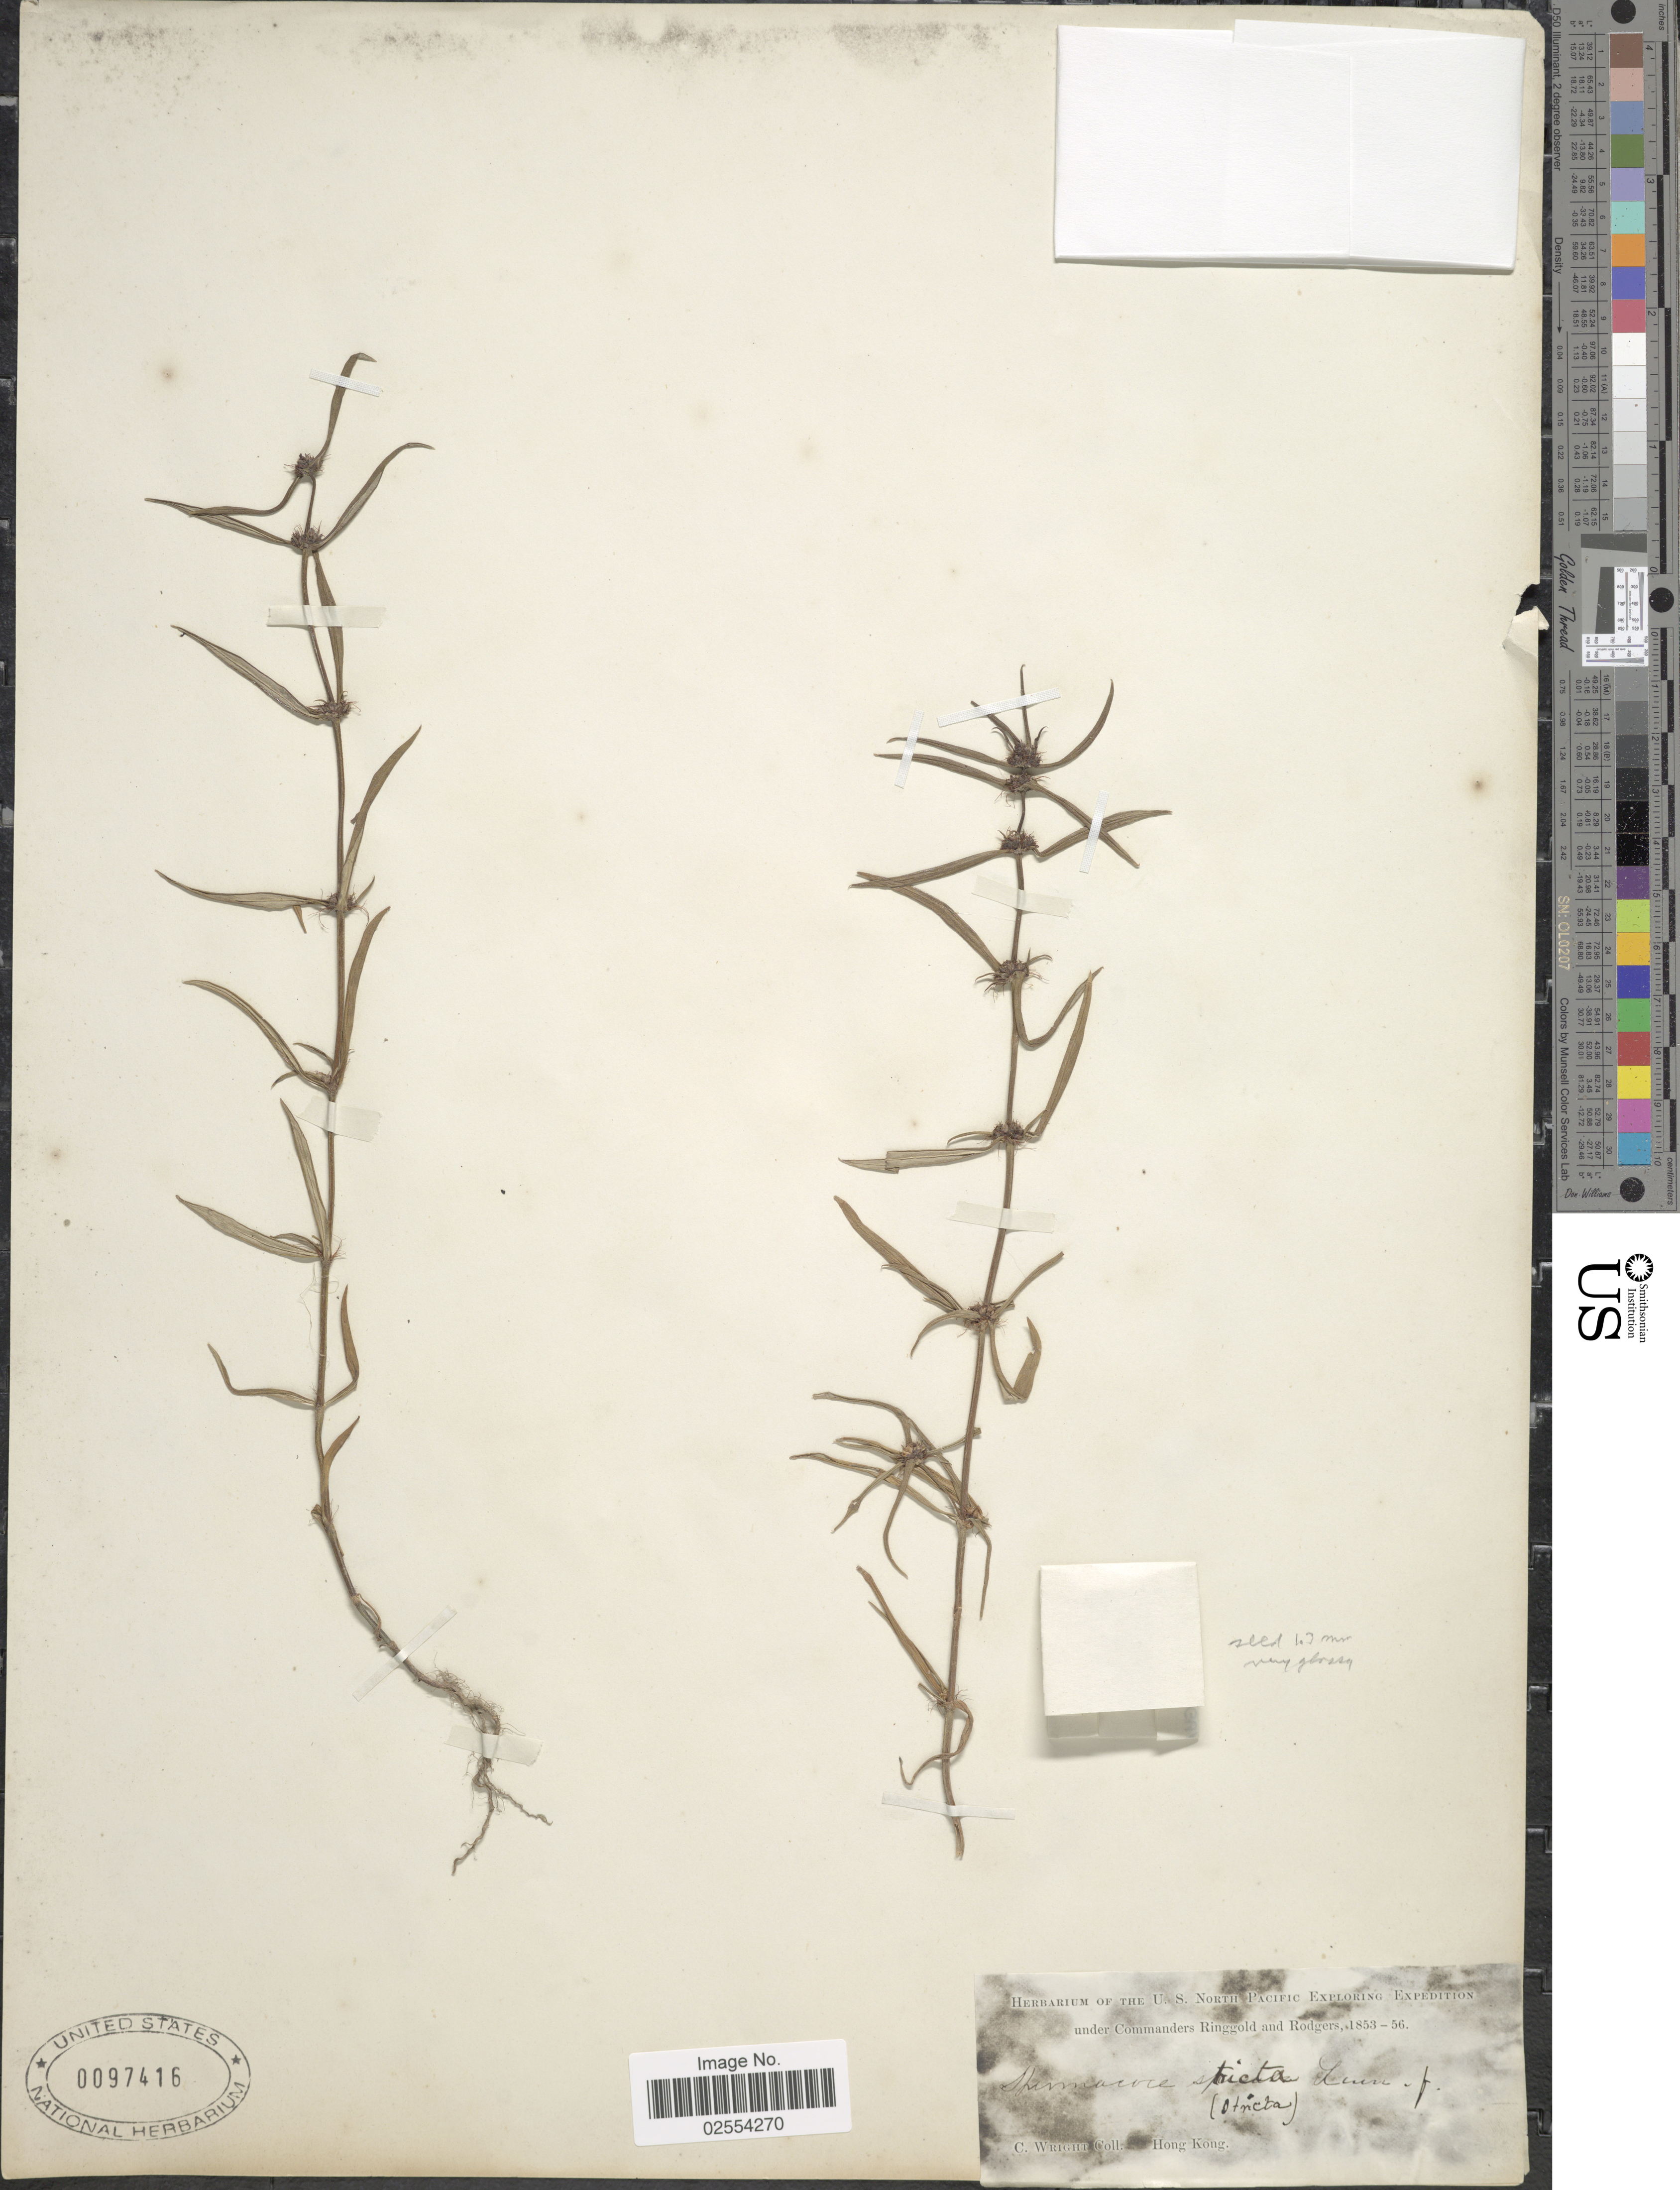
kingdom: Plantae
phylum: Tracheophyta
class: Magnoliopsida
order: Gentianales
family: Rubiaceae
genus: Spermacoce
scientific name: Spermacoce stricta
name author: L. f.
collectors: C. Wright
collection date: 1853/1856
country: China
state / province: Hong Kong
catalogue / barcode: US 97416